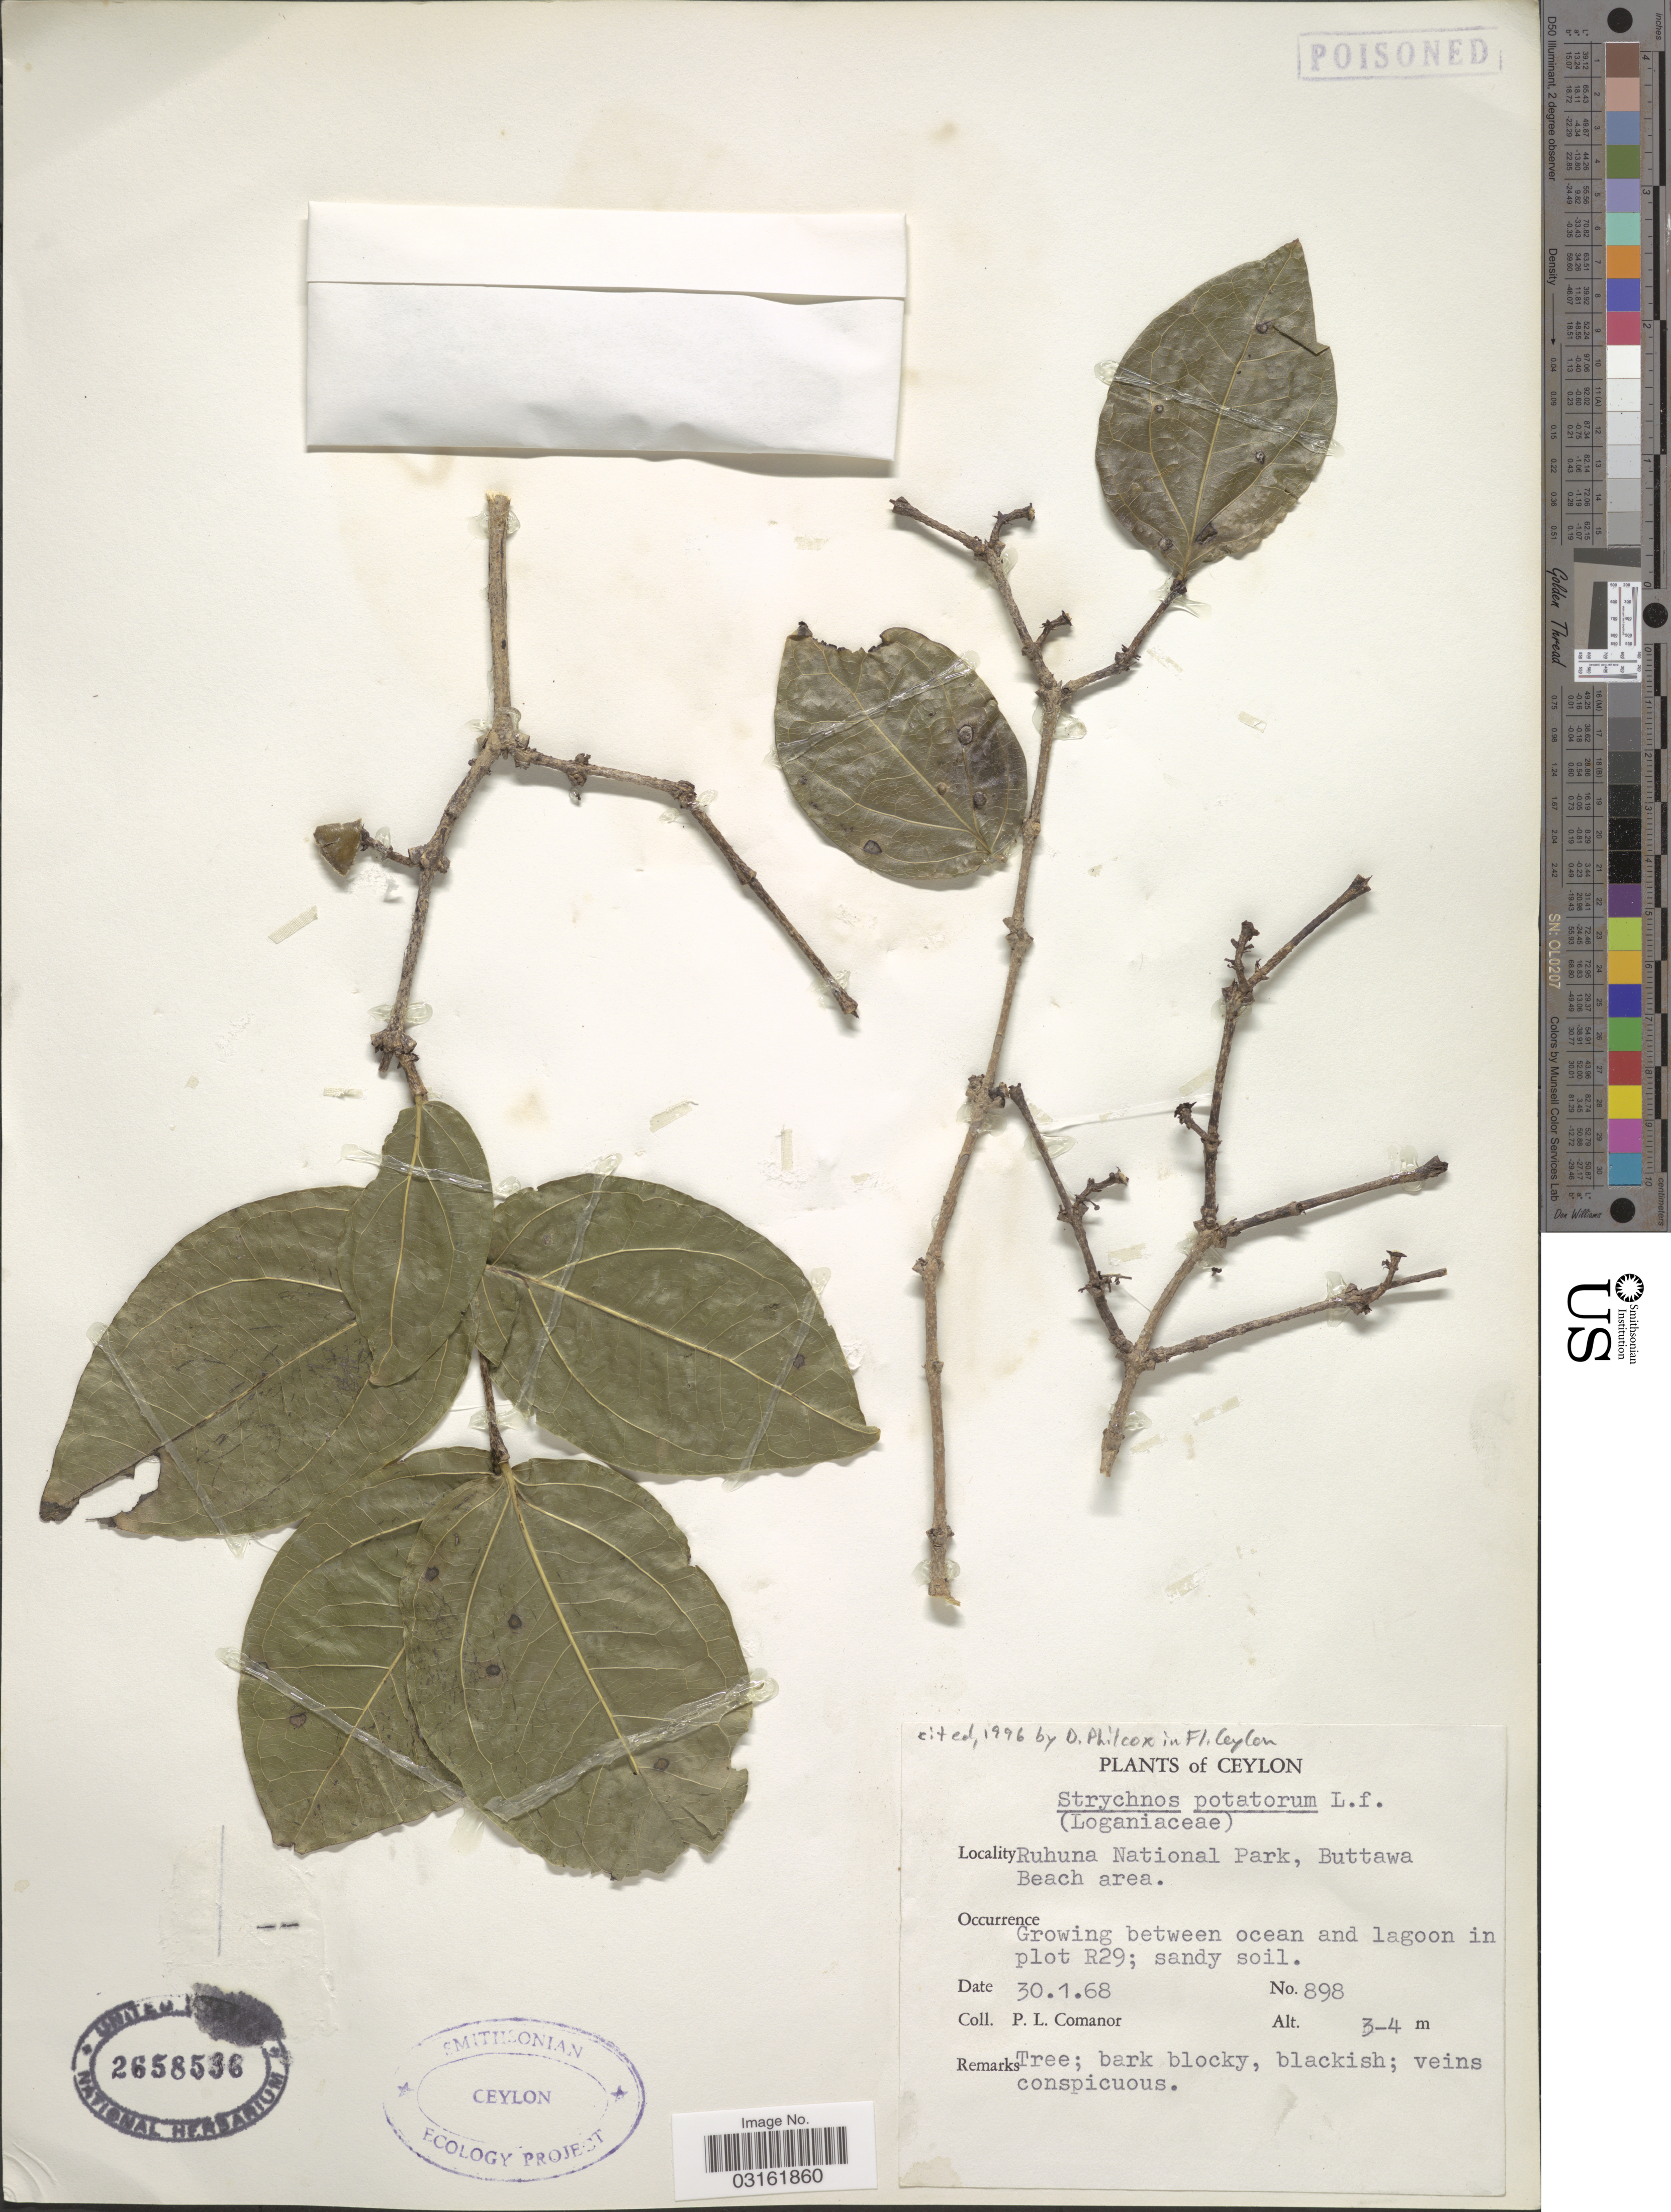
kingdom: Plantae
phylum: Tracheophyta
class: Magnoliopsida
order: Gentianales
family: Loganiaceae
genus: Strychnos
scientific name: Strychnos potatorum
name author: L. f.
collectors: P. Comanor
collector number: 898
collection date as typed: Transcribed d/m/y: 30/1/68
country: Sri Lanka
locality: Ceylon. Ruhuna National Park, Buttawa Beach area. Between ocean and lagoon in plot R29.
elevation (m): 3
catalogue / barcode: US 2658536